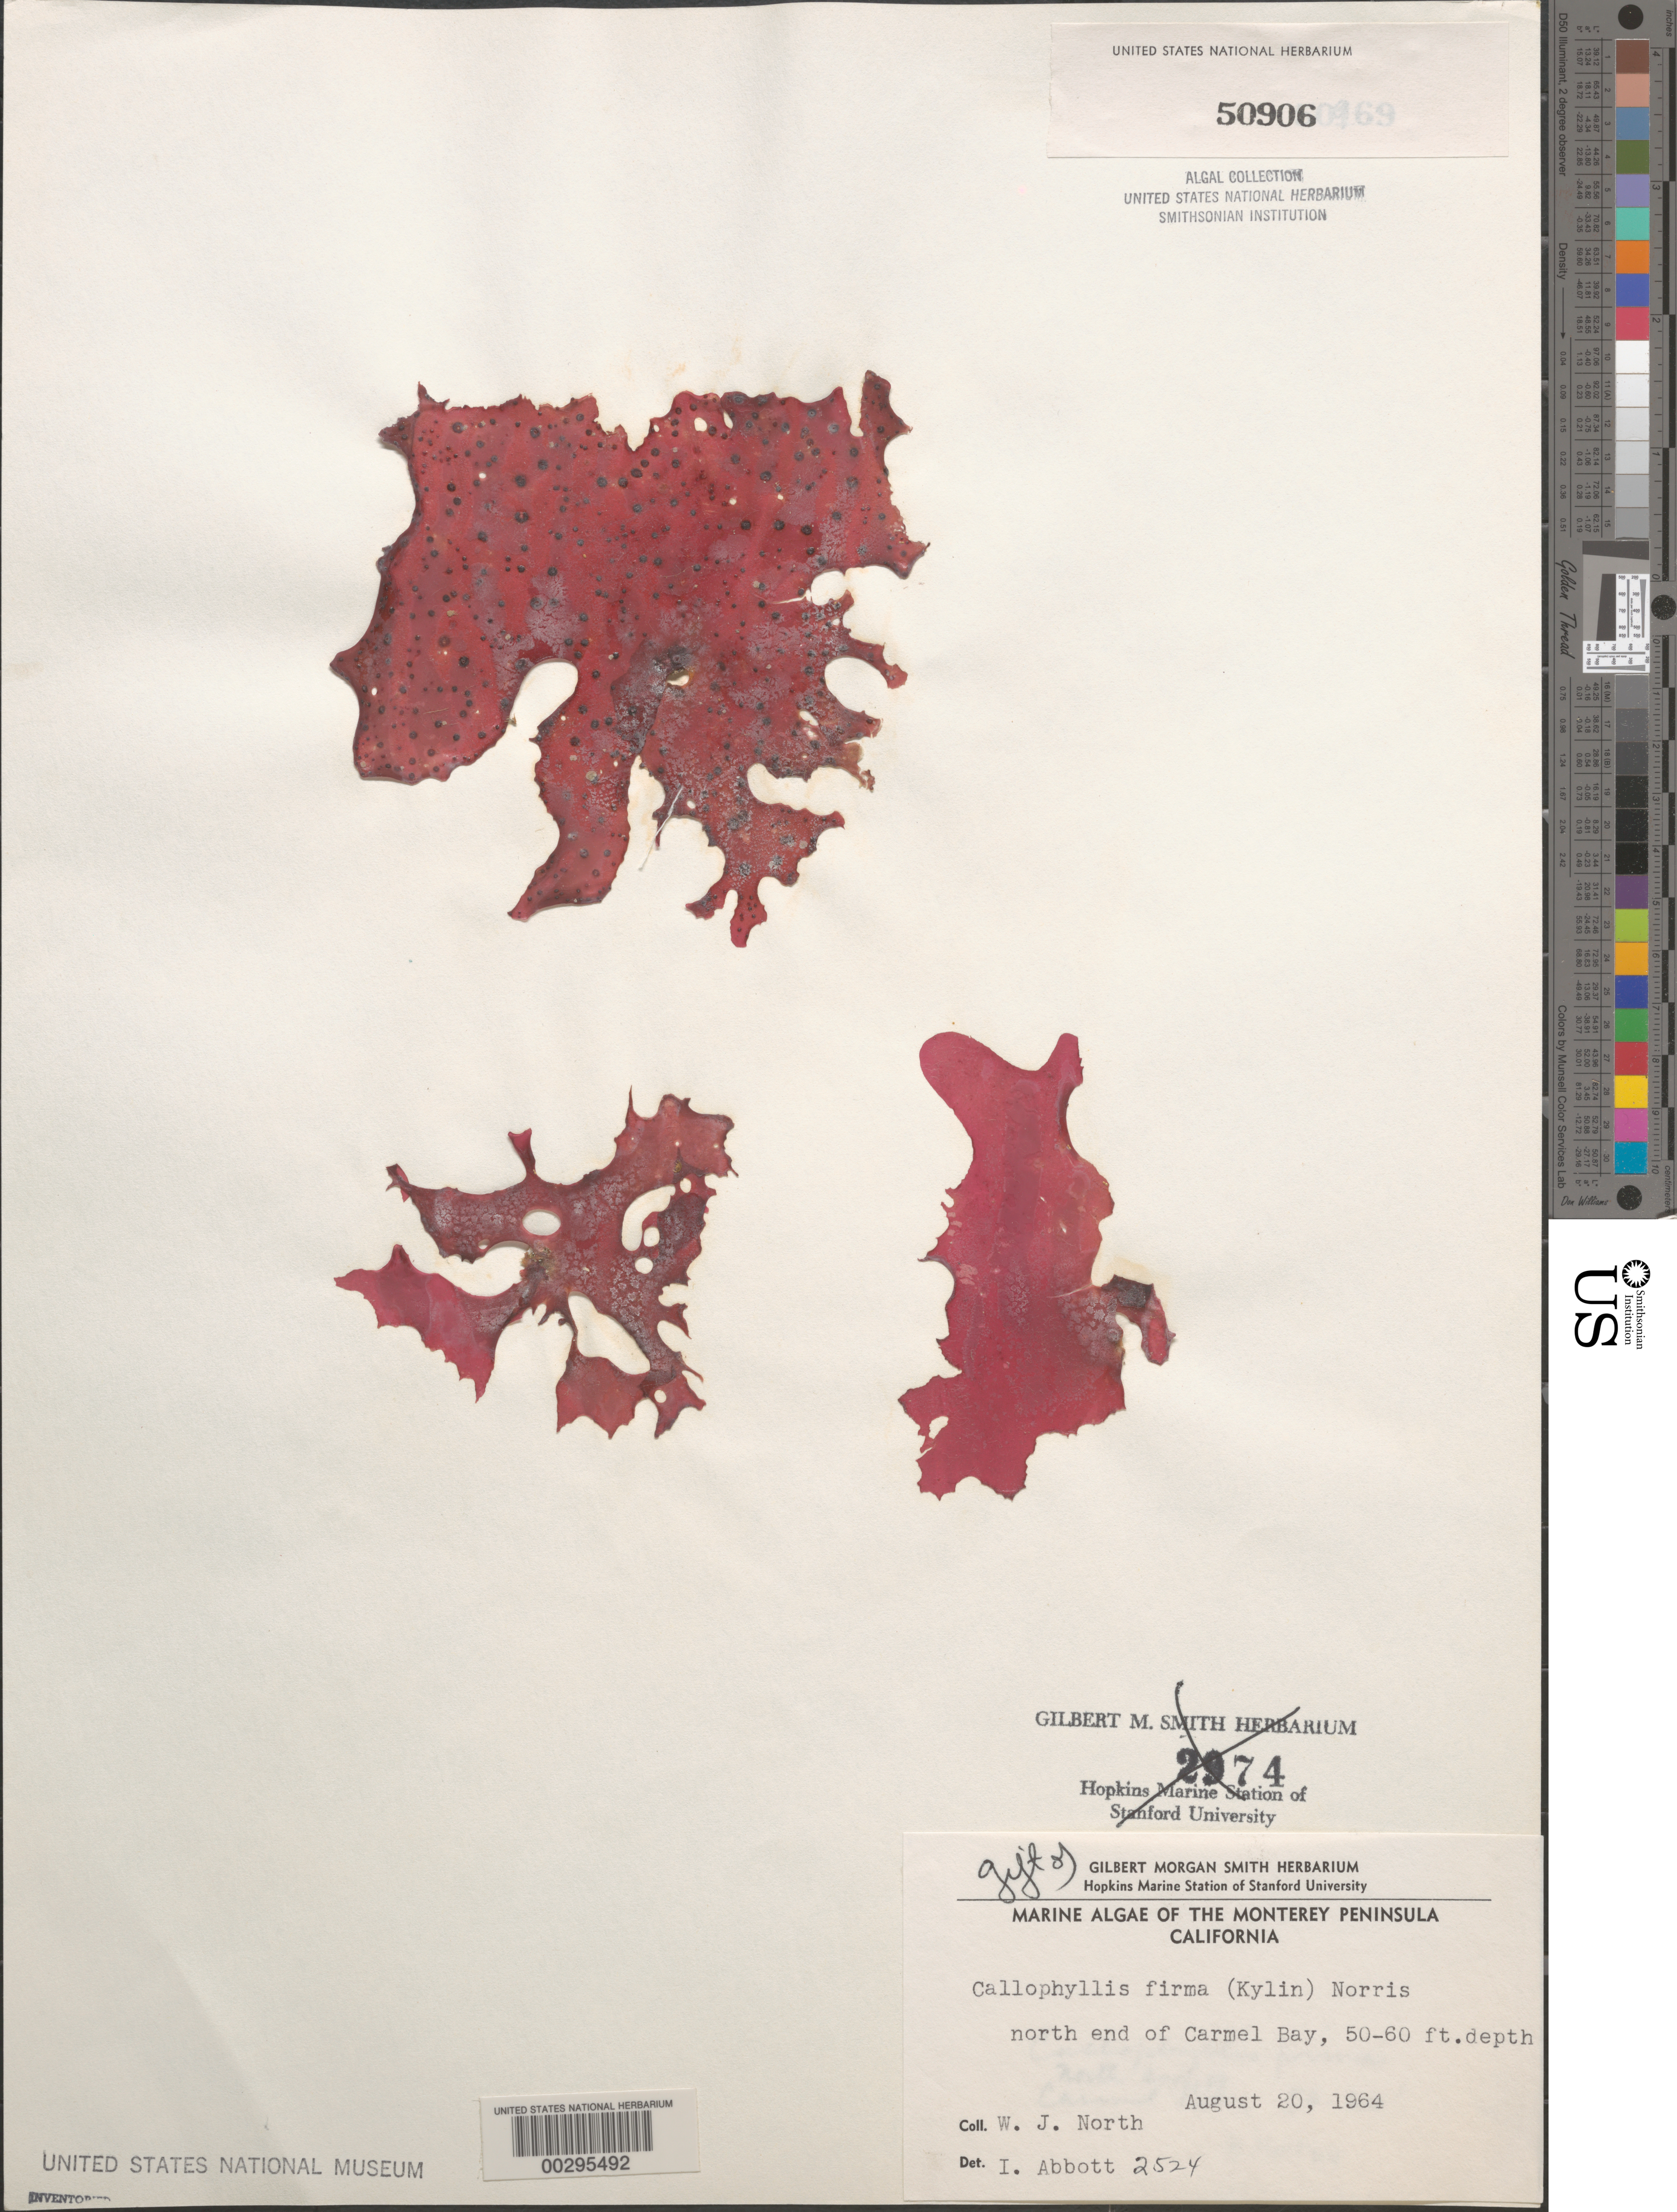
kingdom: Plantae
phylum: Rhodophyta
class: Florideophyceae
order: Gigartinales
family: Kallymeniaceae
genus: Salishia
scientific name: Salishia firma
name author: (Kylin) Clarkston & G.W. Saunders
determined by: Algae name updating Project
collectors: W. North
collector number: IAA 2524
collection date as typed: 20 Aug 1964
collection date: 1964-08-20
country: United States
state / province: California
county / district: Monterey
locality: Carmel Bay, north end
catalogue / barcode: US 50906